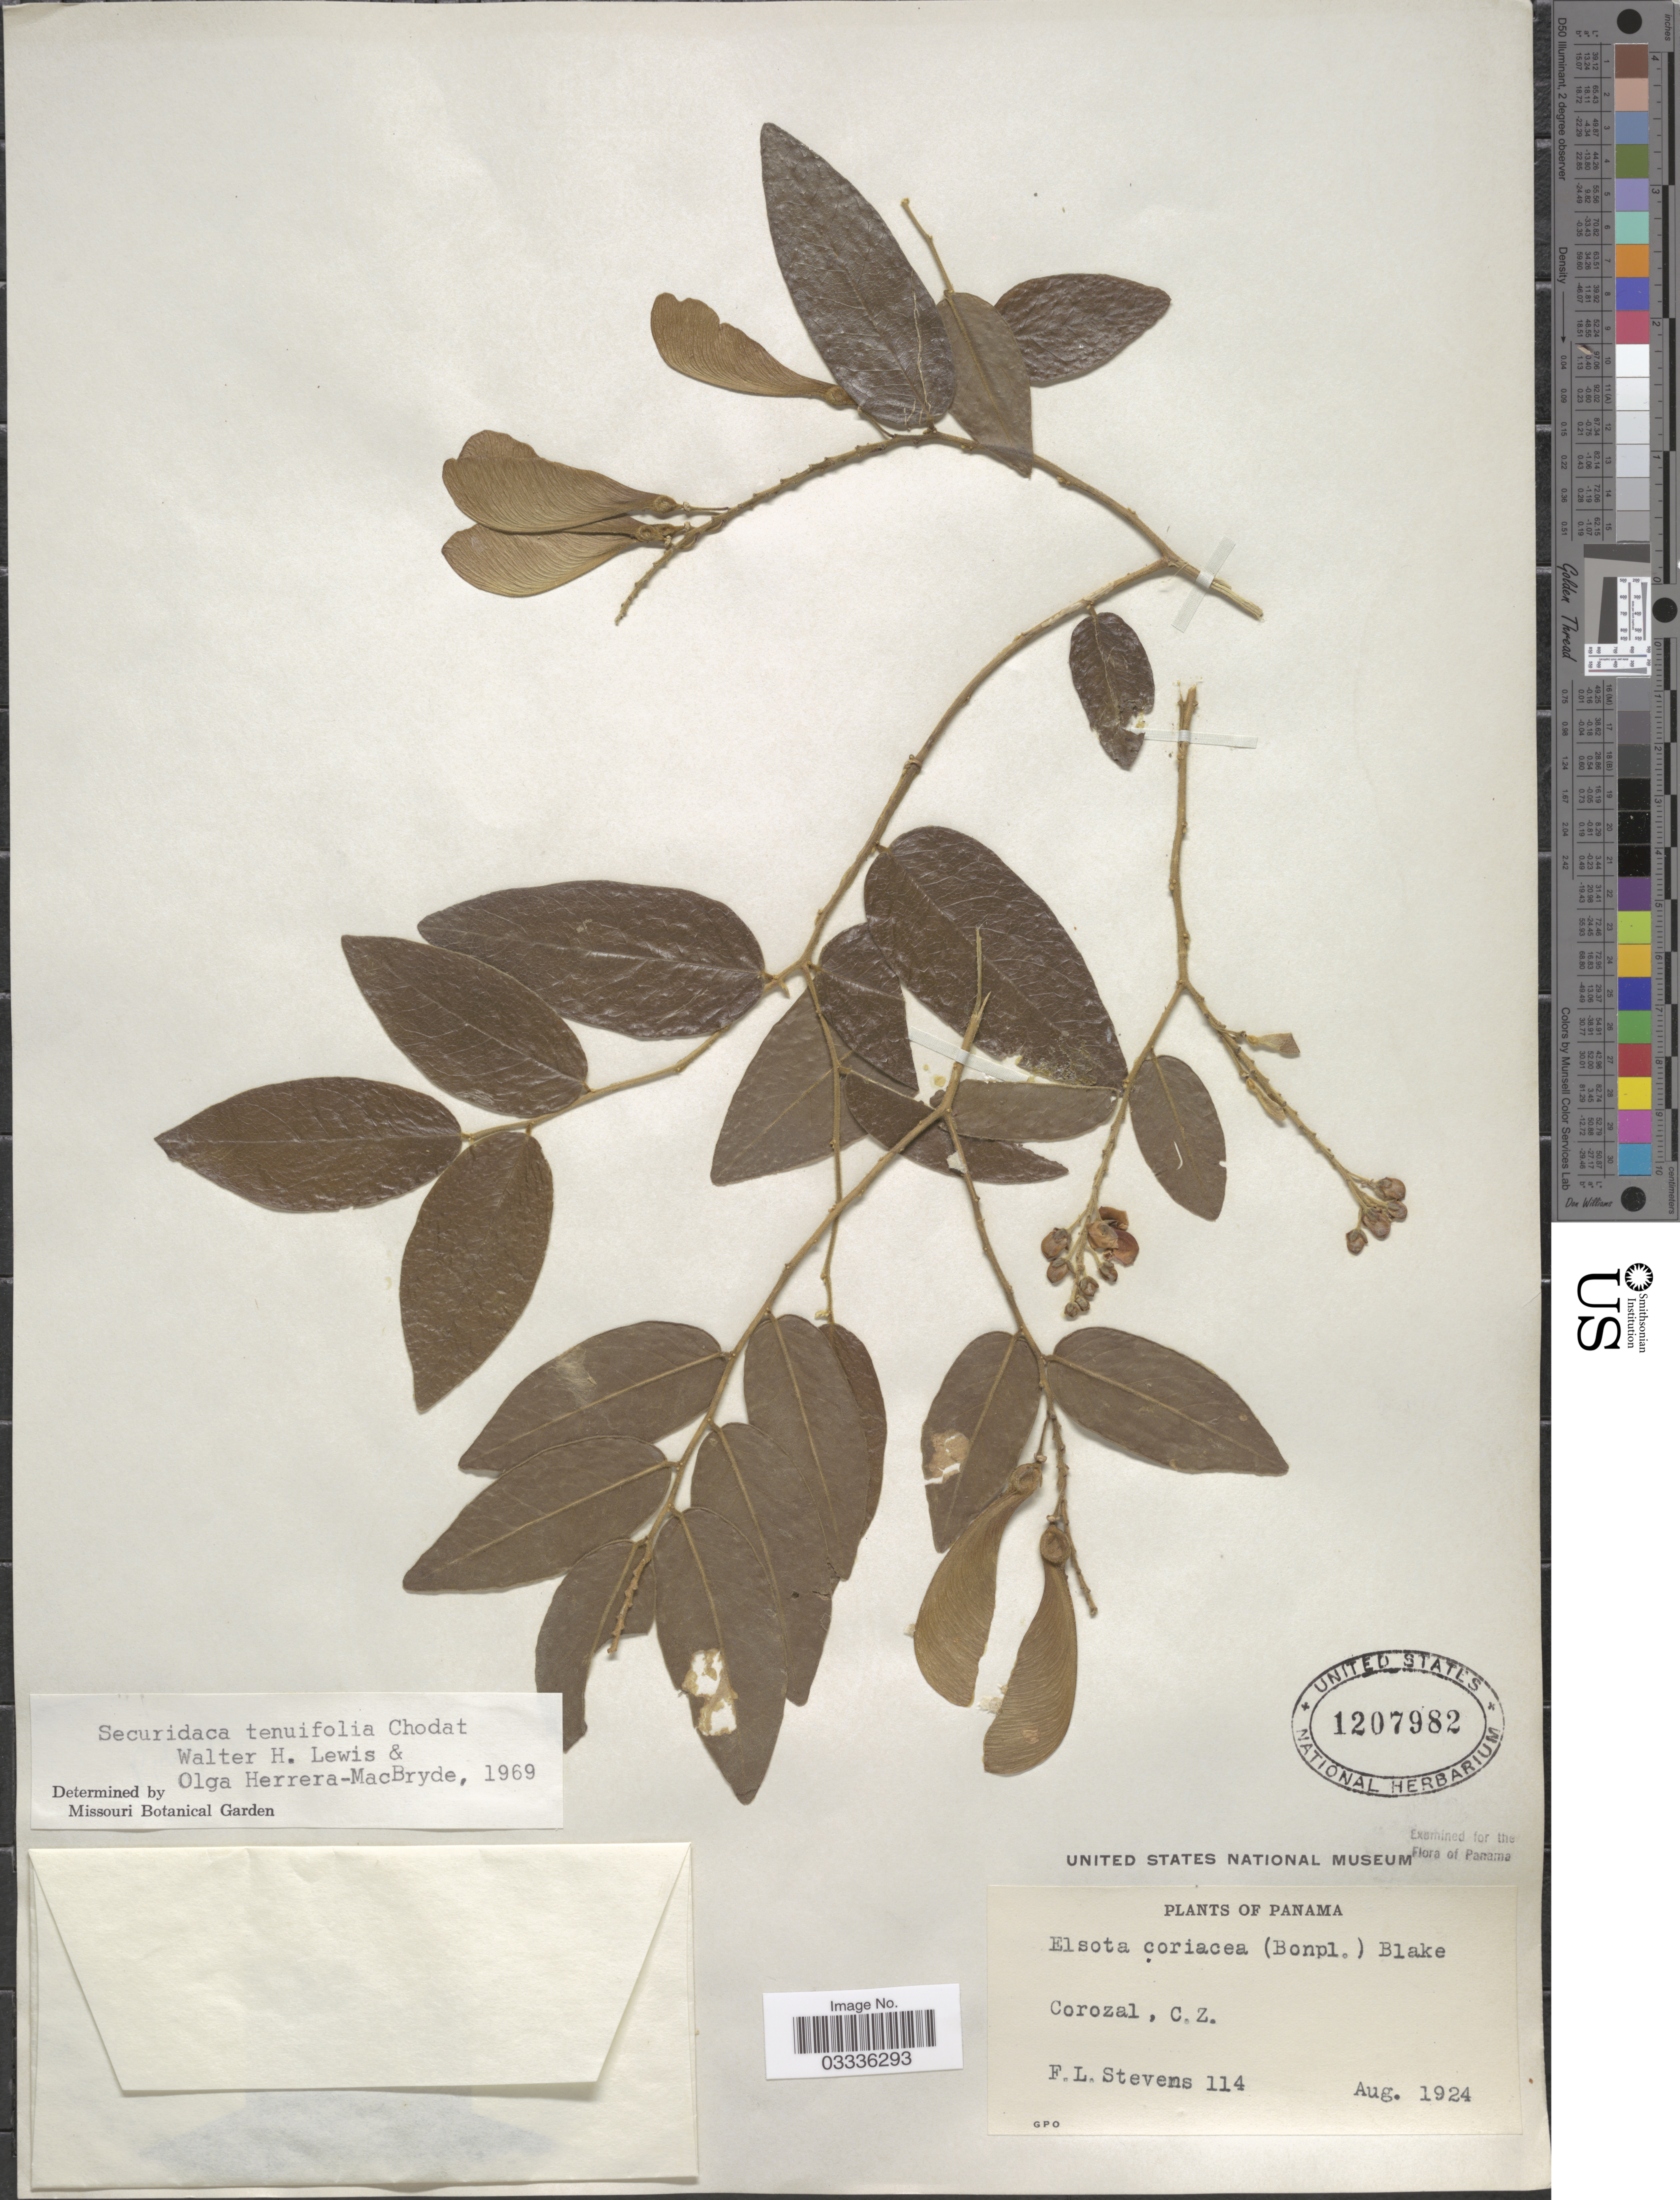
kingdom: Plantae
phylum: Tracheophyta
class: Magnoliopsida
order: Fabales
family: Polygalaceae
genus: Securidaca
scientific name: Securidaca tenuifolia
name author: Chodat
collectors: F. L. Stevens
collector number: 114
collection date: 1924-08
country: Panama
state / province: Colón / Panamá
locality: Corozal, C. Z.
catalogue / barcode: US 1207982